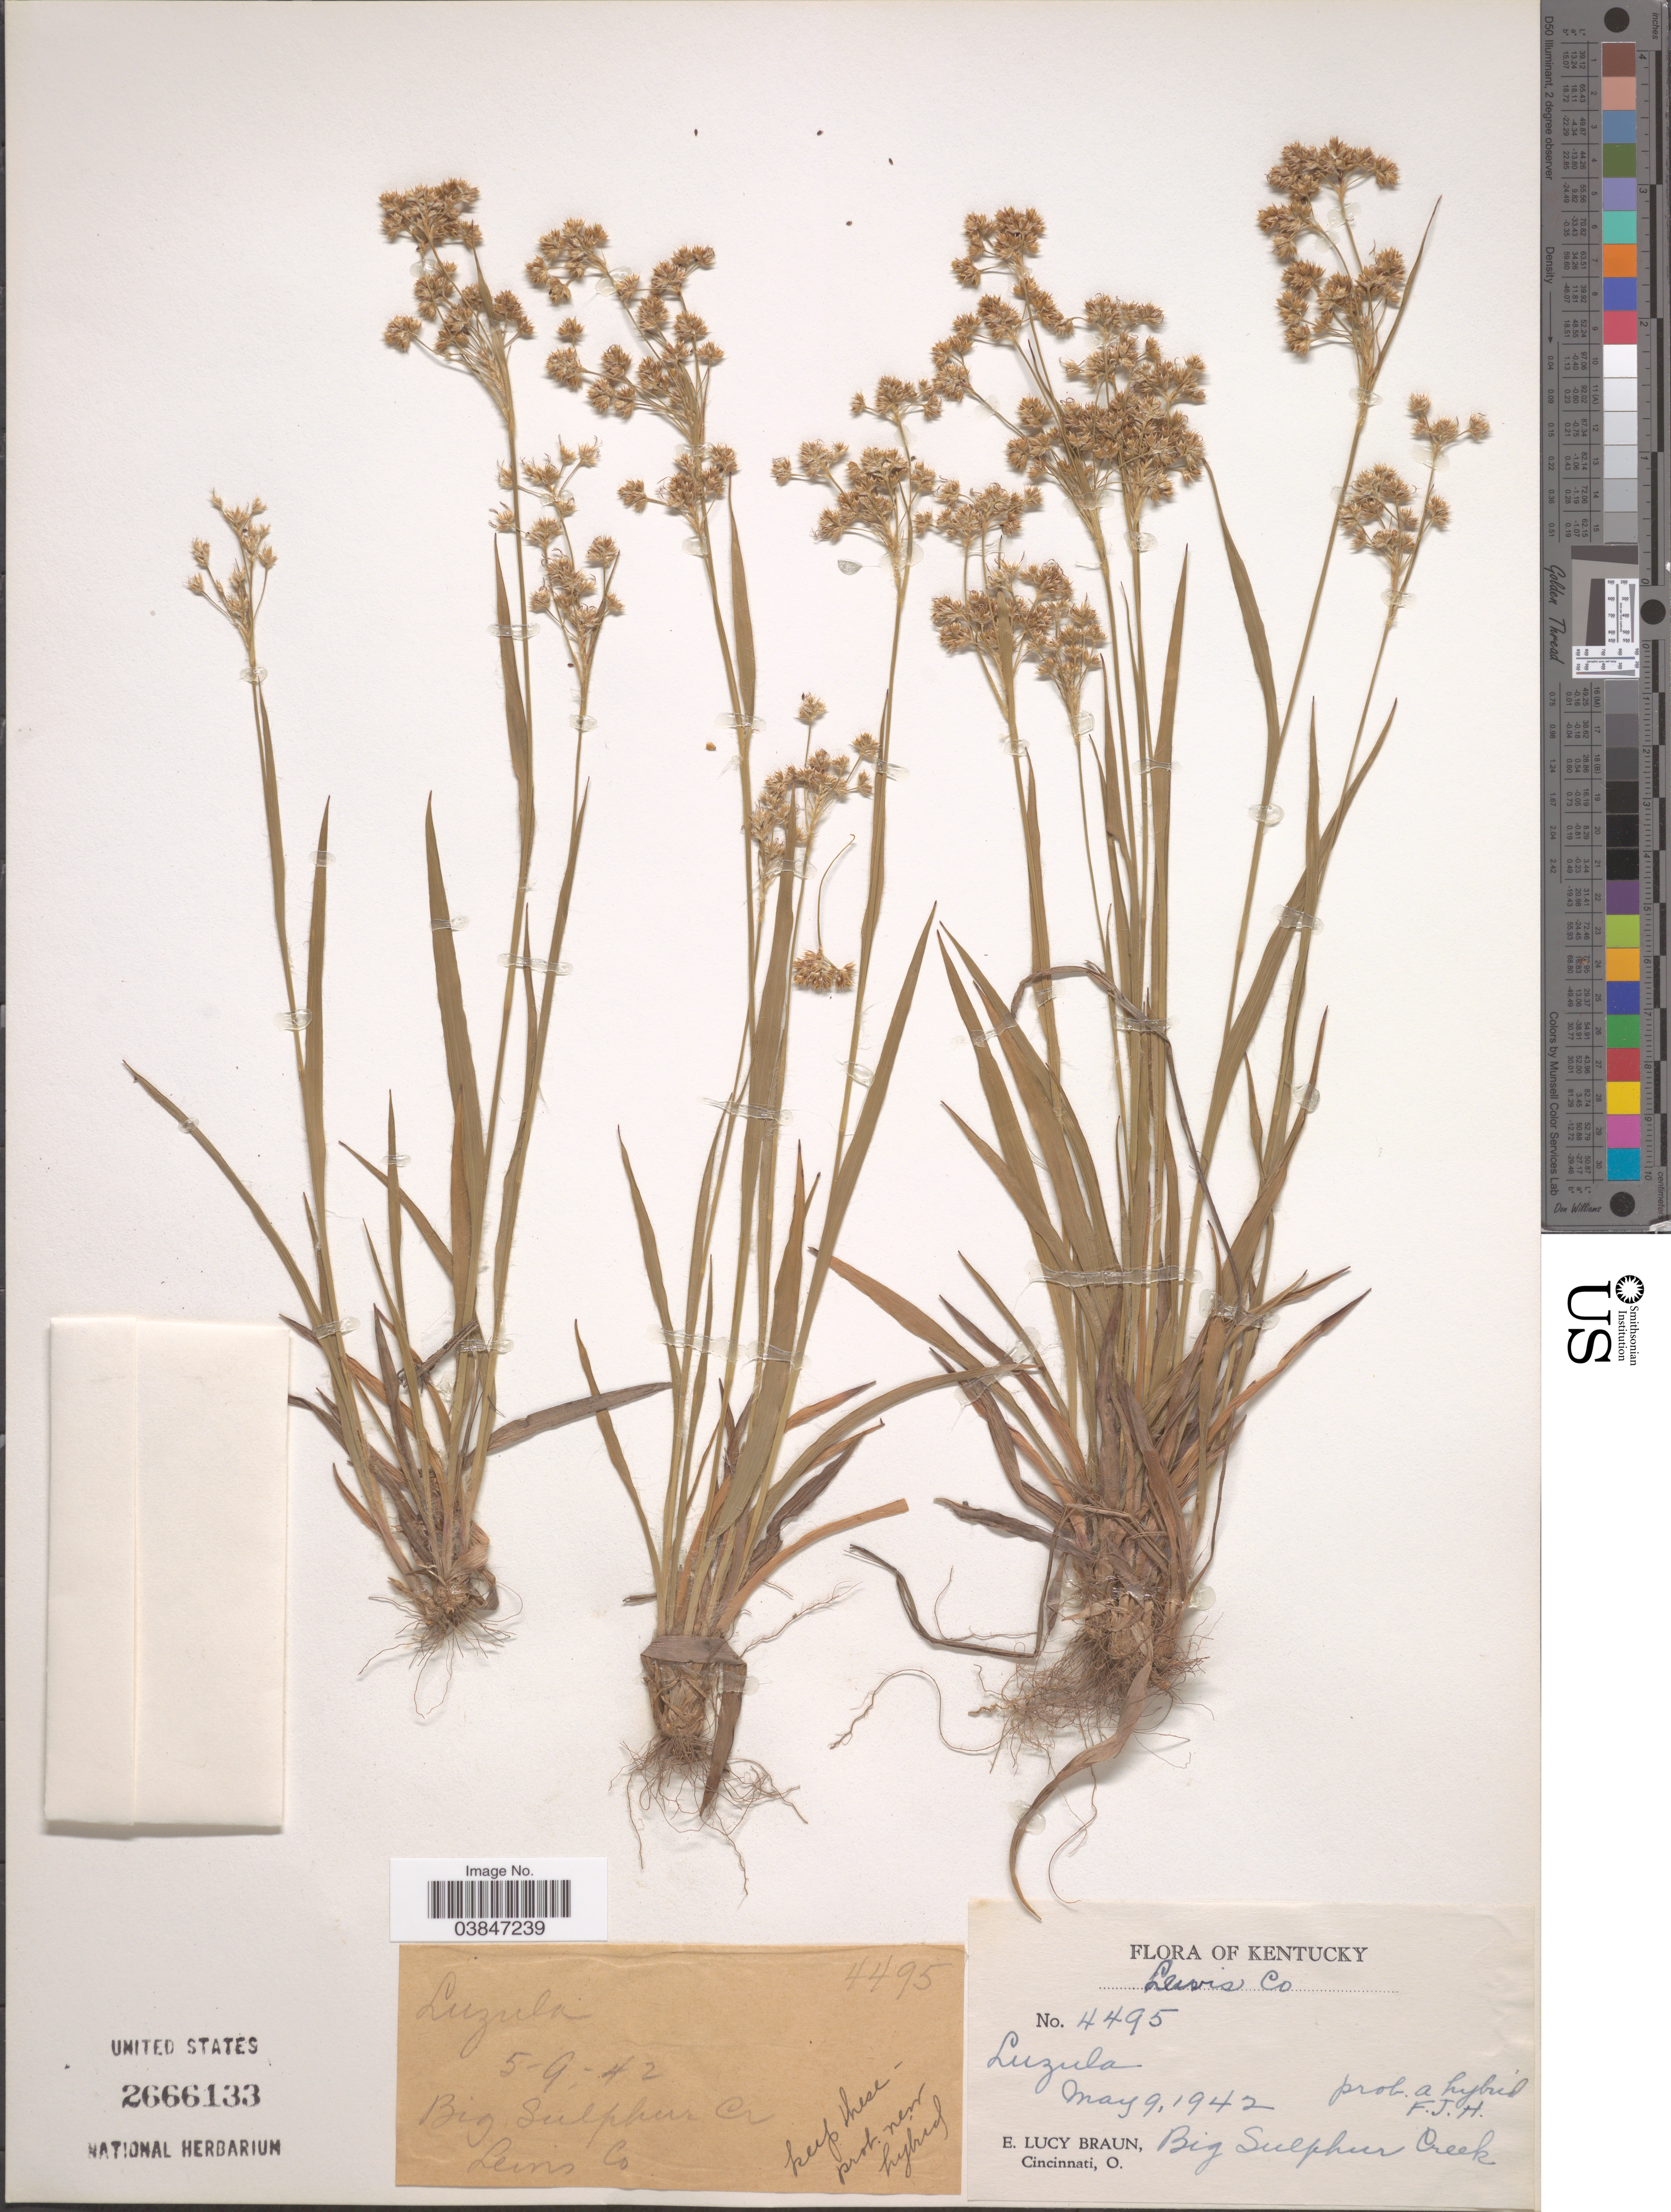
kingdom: Plantae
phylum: Tracheophyta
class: Liliopsida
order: Poales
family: Juncaceae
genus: Luzula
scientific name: Luzula sp.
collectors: E. L. Braun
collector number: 4495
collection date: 1942-05-09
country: United States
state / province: Kentucky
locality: Lewis Co. Big Sulphur Creek.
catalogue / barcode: US 2666133